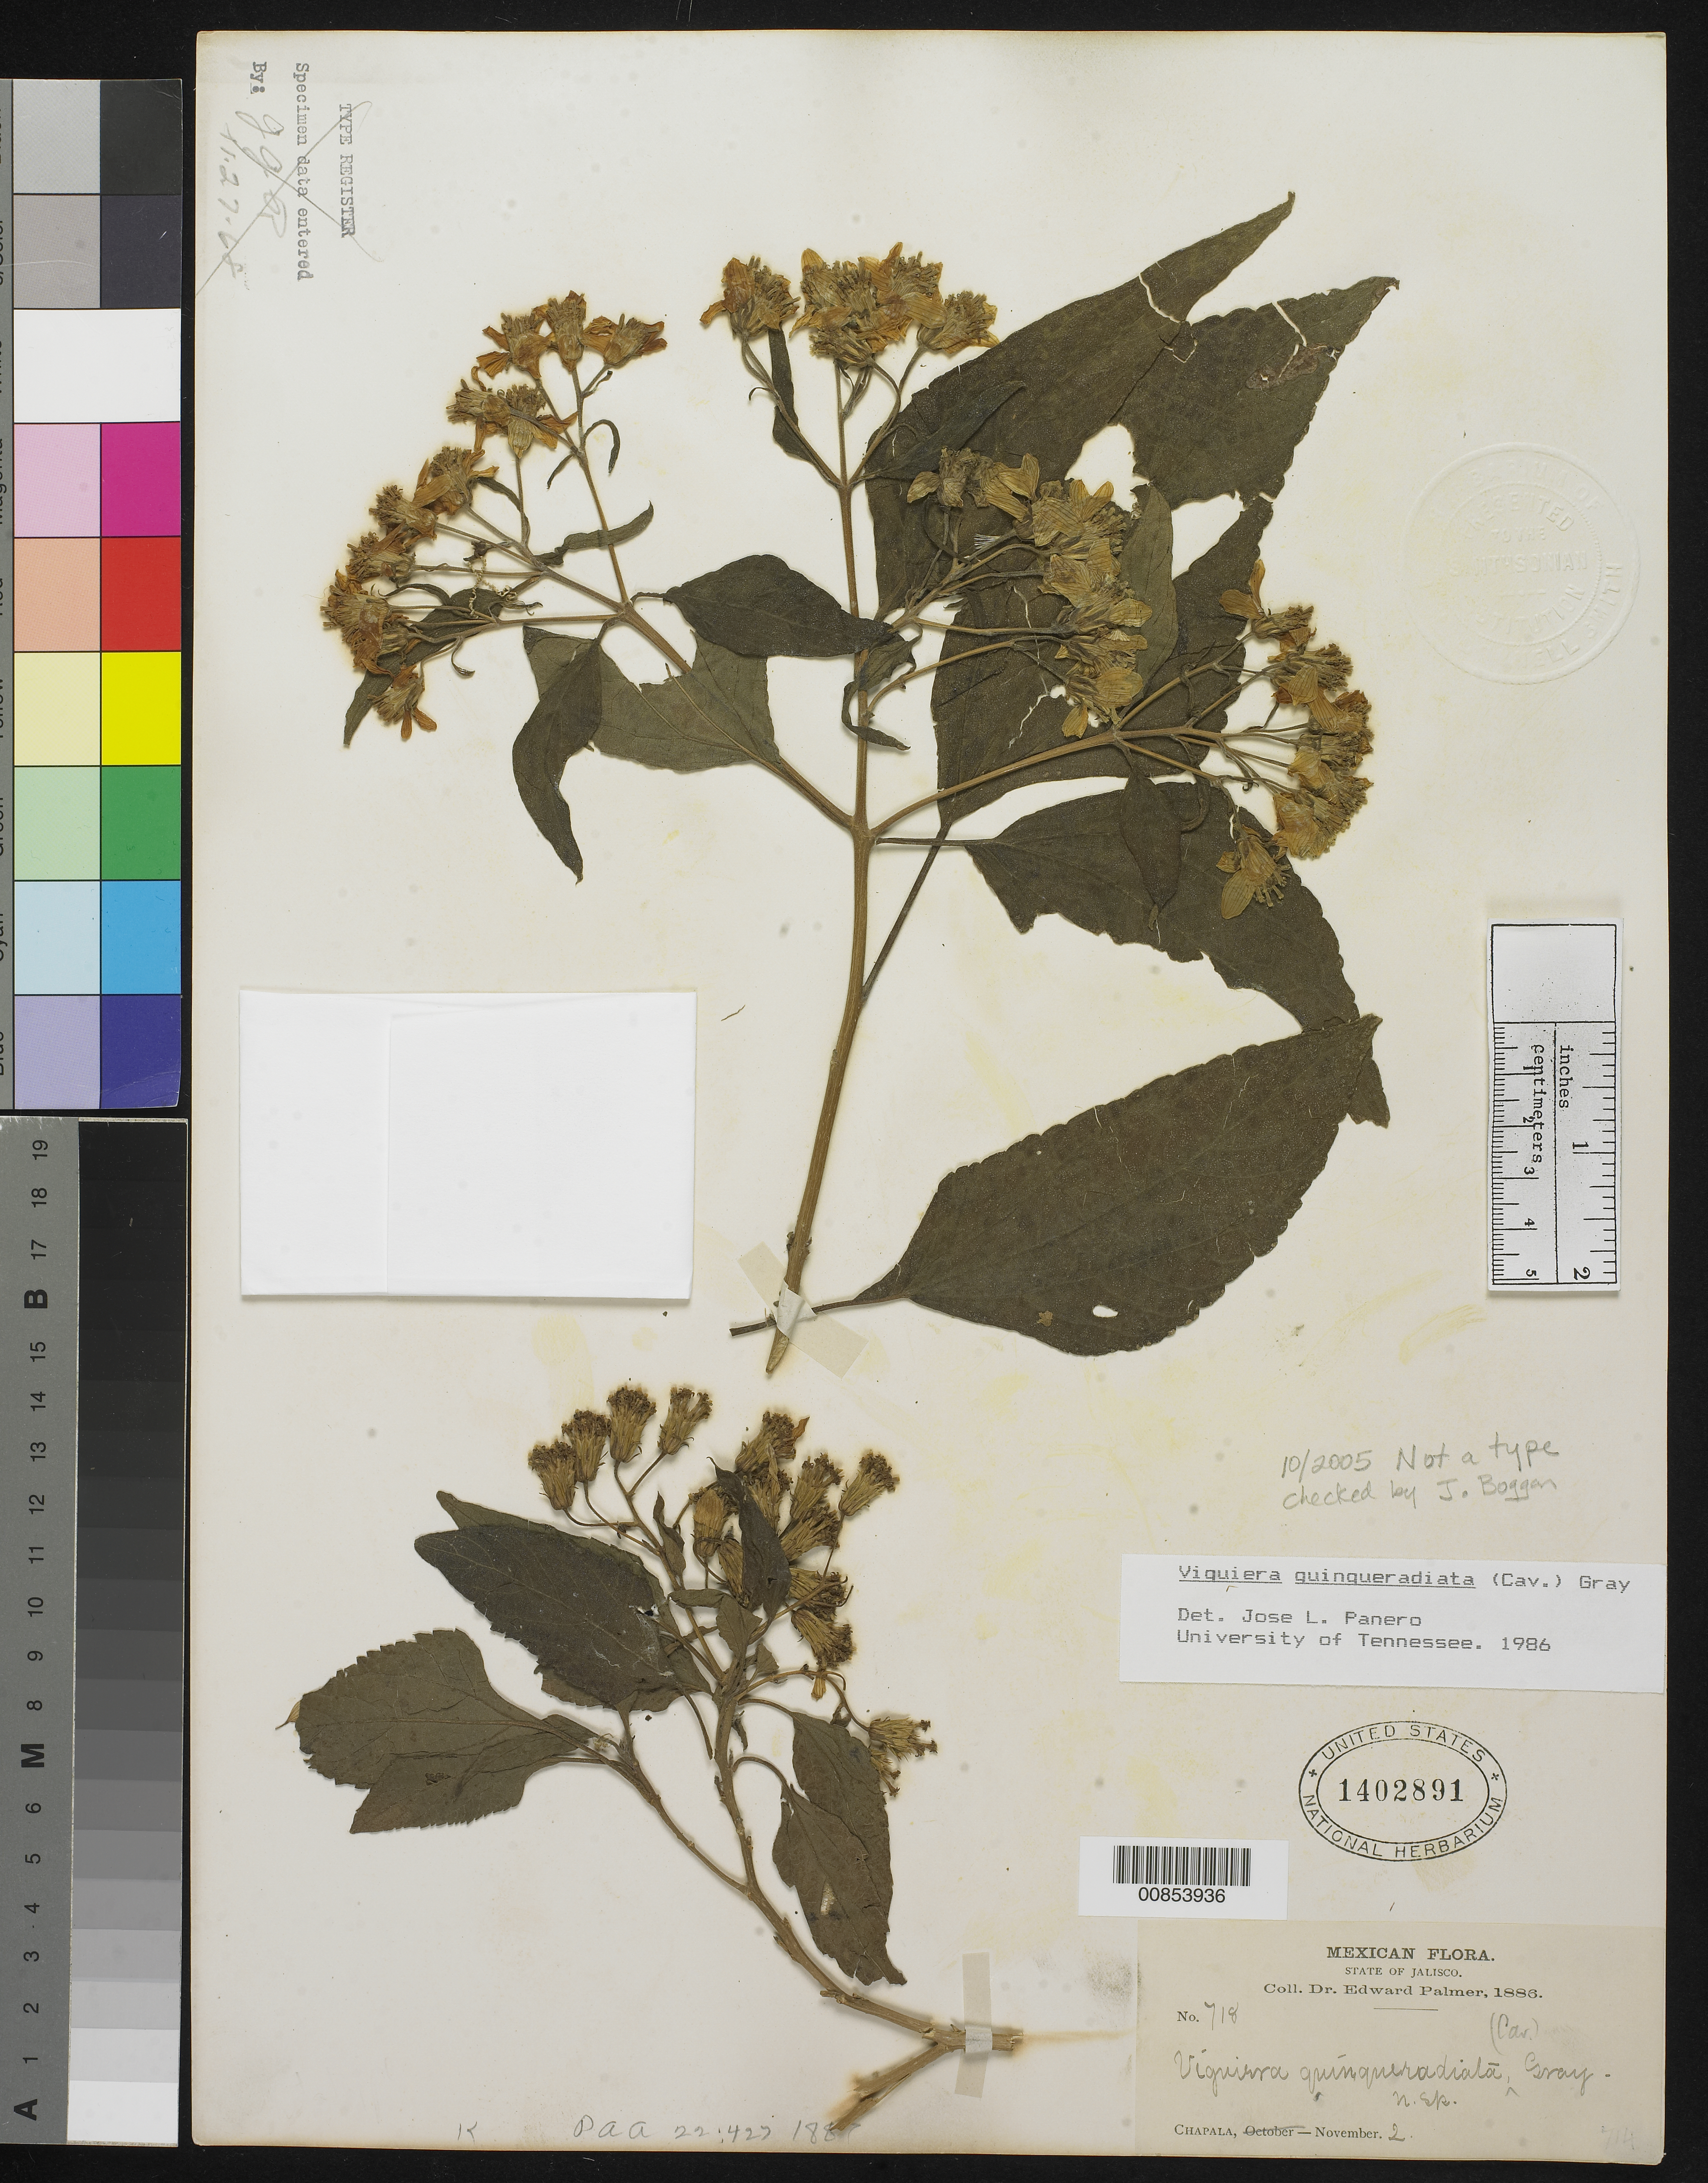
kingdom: Plantae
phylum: Tracheophyta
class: Magnoliopsida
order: Asterales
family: Asteraceae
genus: Viguiera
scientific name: Viguiera quinqueradiata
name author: (Cav.) A. Gray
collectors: E. Palmer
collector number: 718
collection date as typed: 02 Nov 1886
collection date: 1886-11-02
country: Mexico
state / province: Jalisco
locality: Chapala, Jalisco.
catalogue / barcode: US 1402891